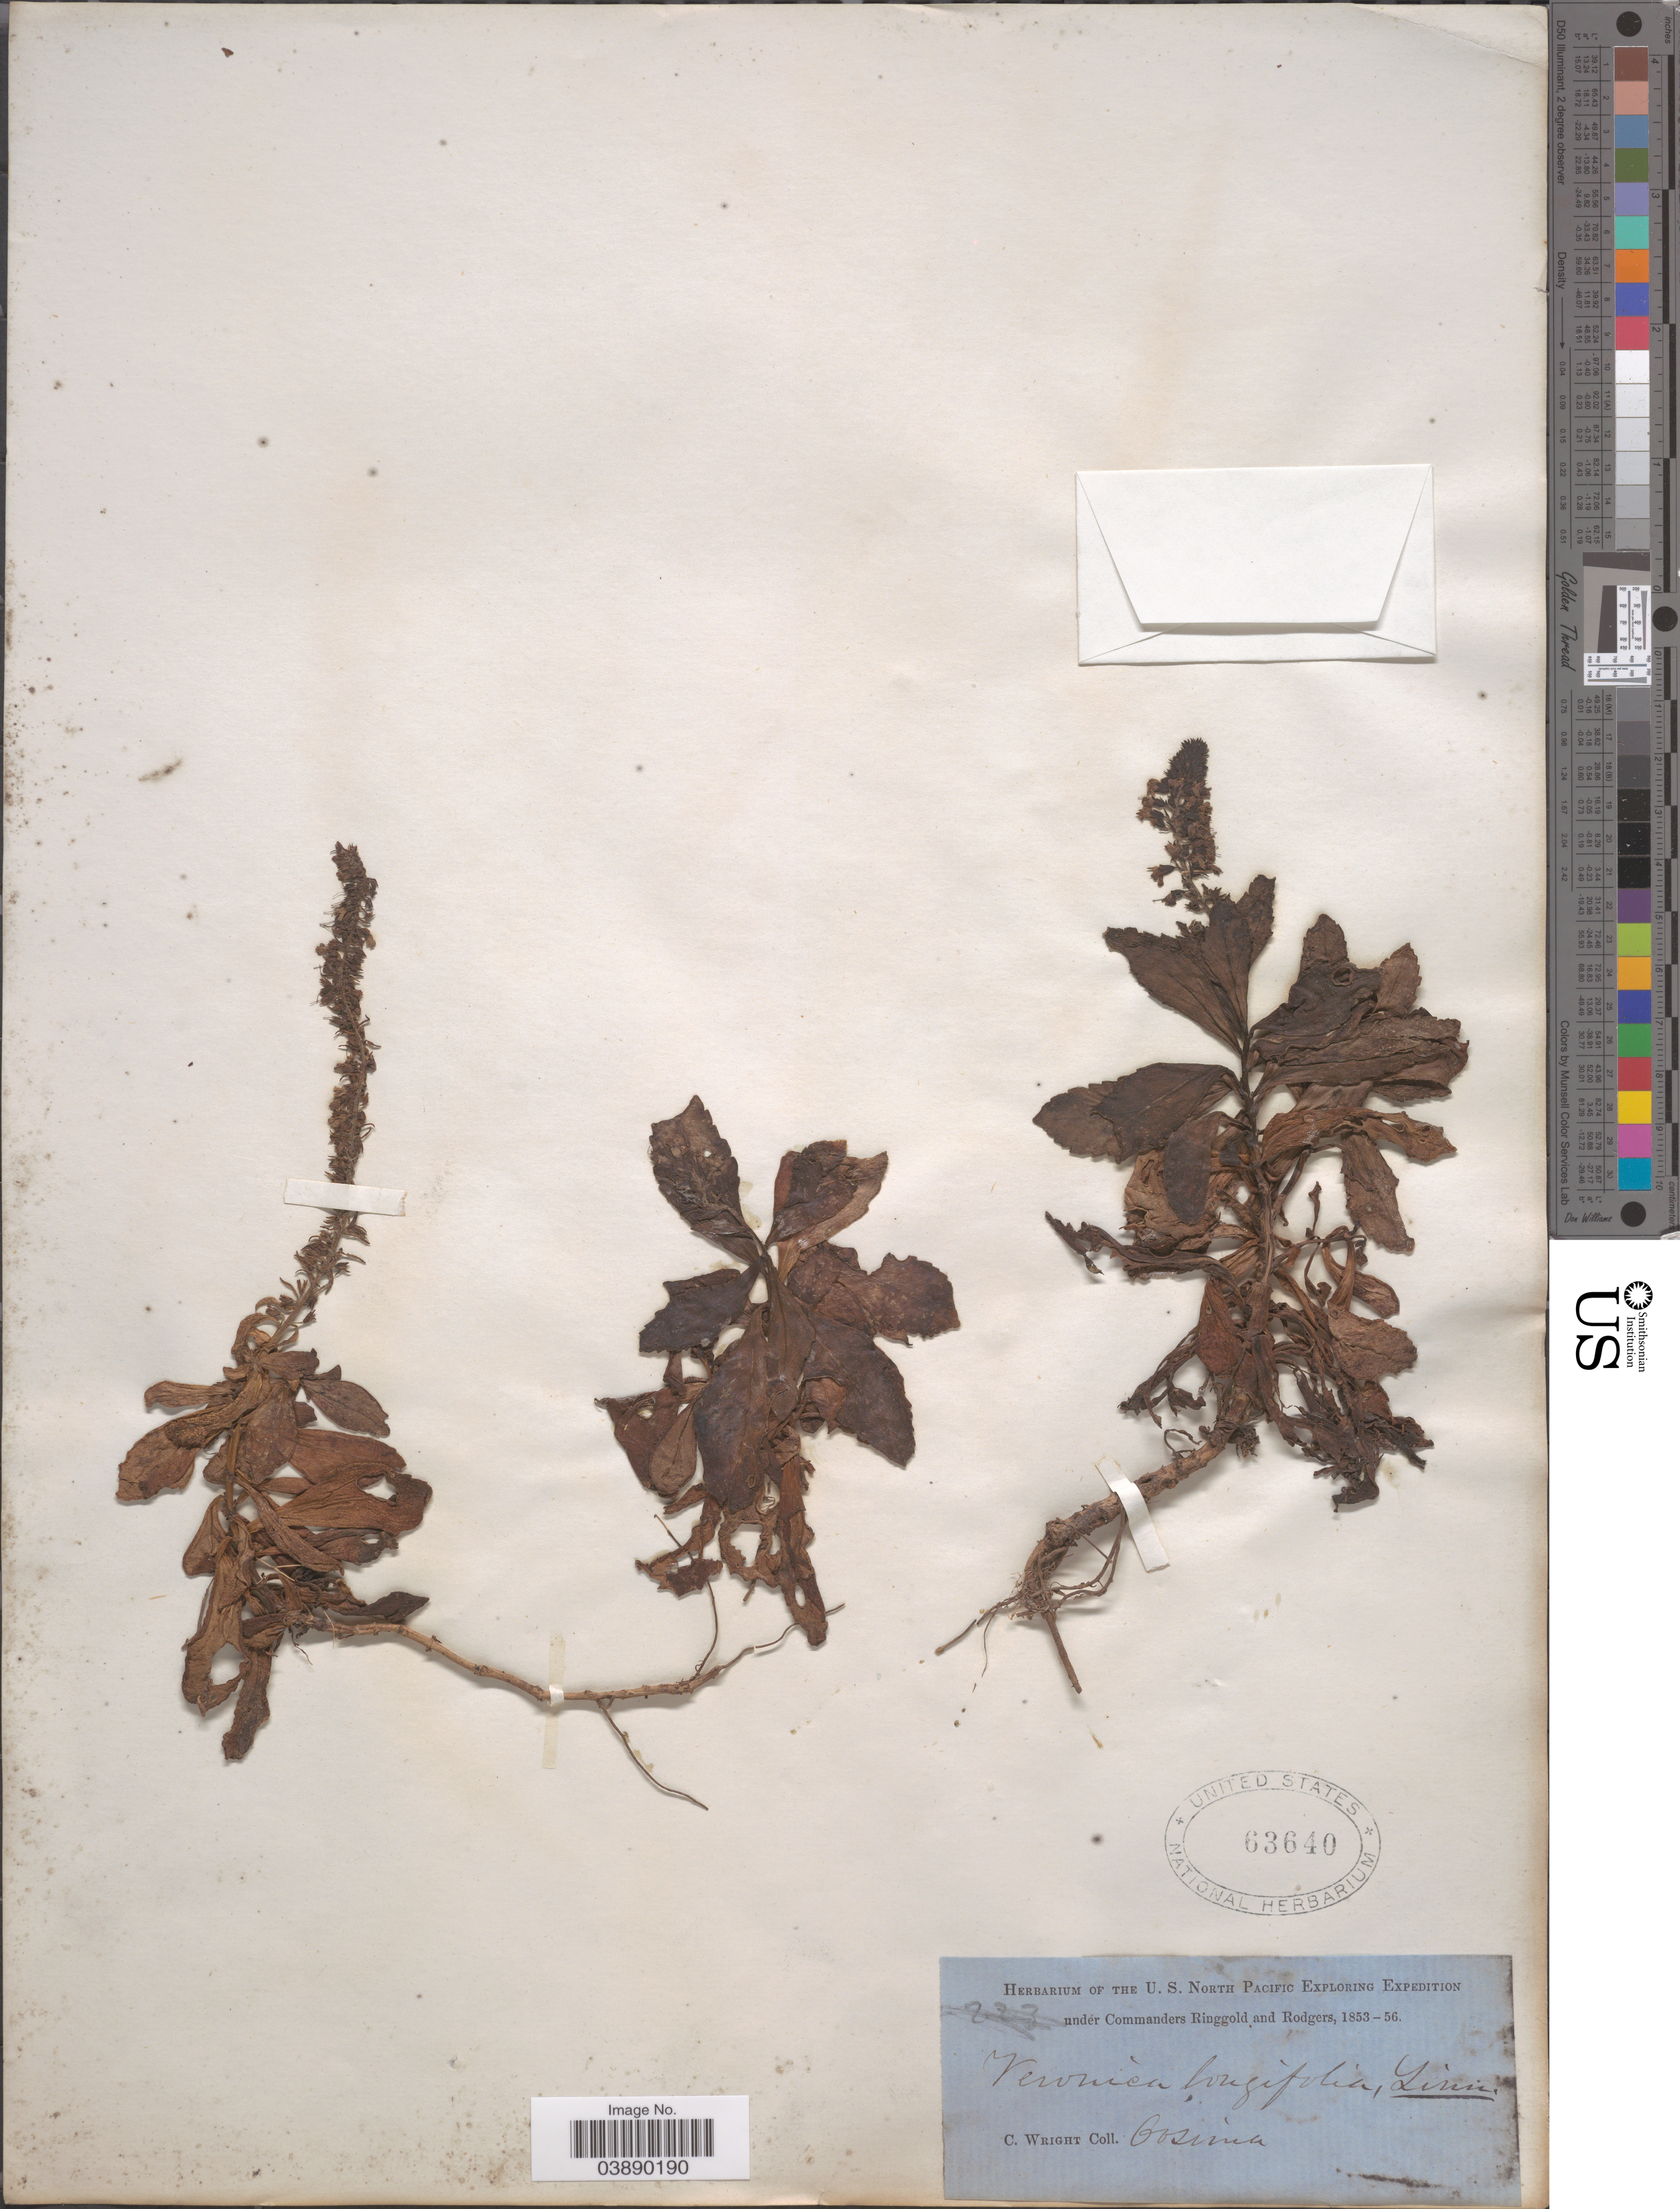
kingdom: Plantae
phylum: Tracheophyta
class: Magnoliopsida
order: Lamiales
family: Plantaginaceae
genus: Veronica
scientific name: Veronica longifolia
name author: L.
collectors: C. Wright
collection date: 1853/1856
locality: Cosima.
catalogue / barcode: US 63640